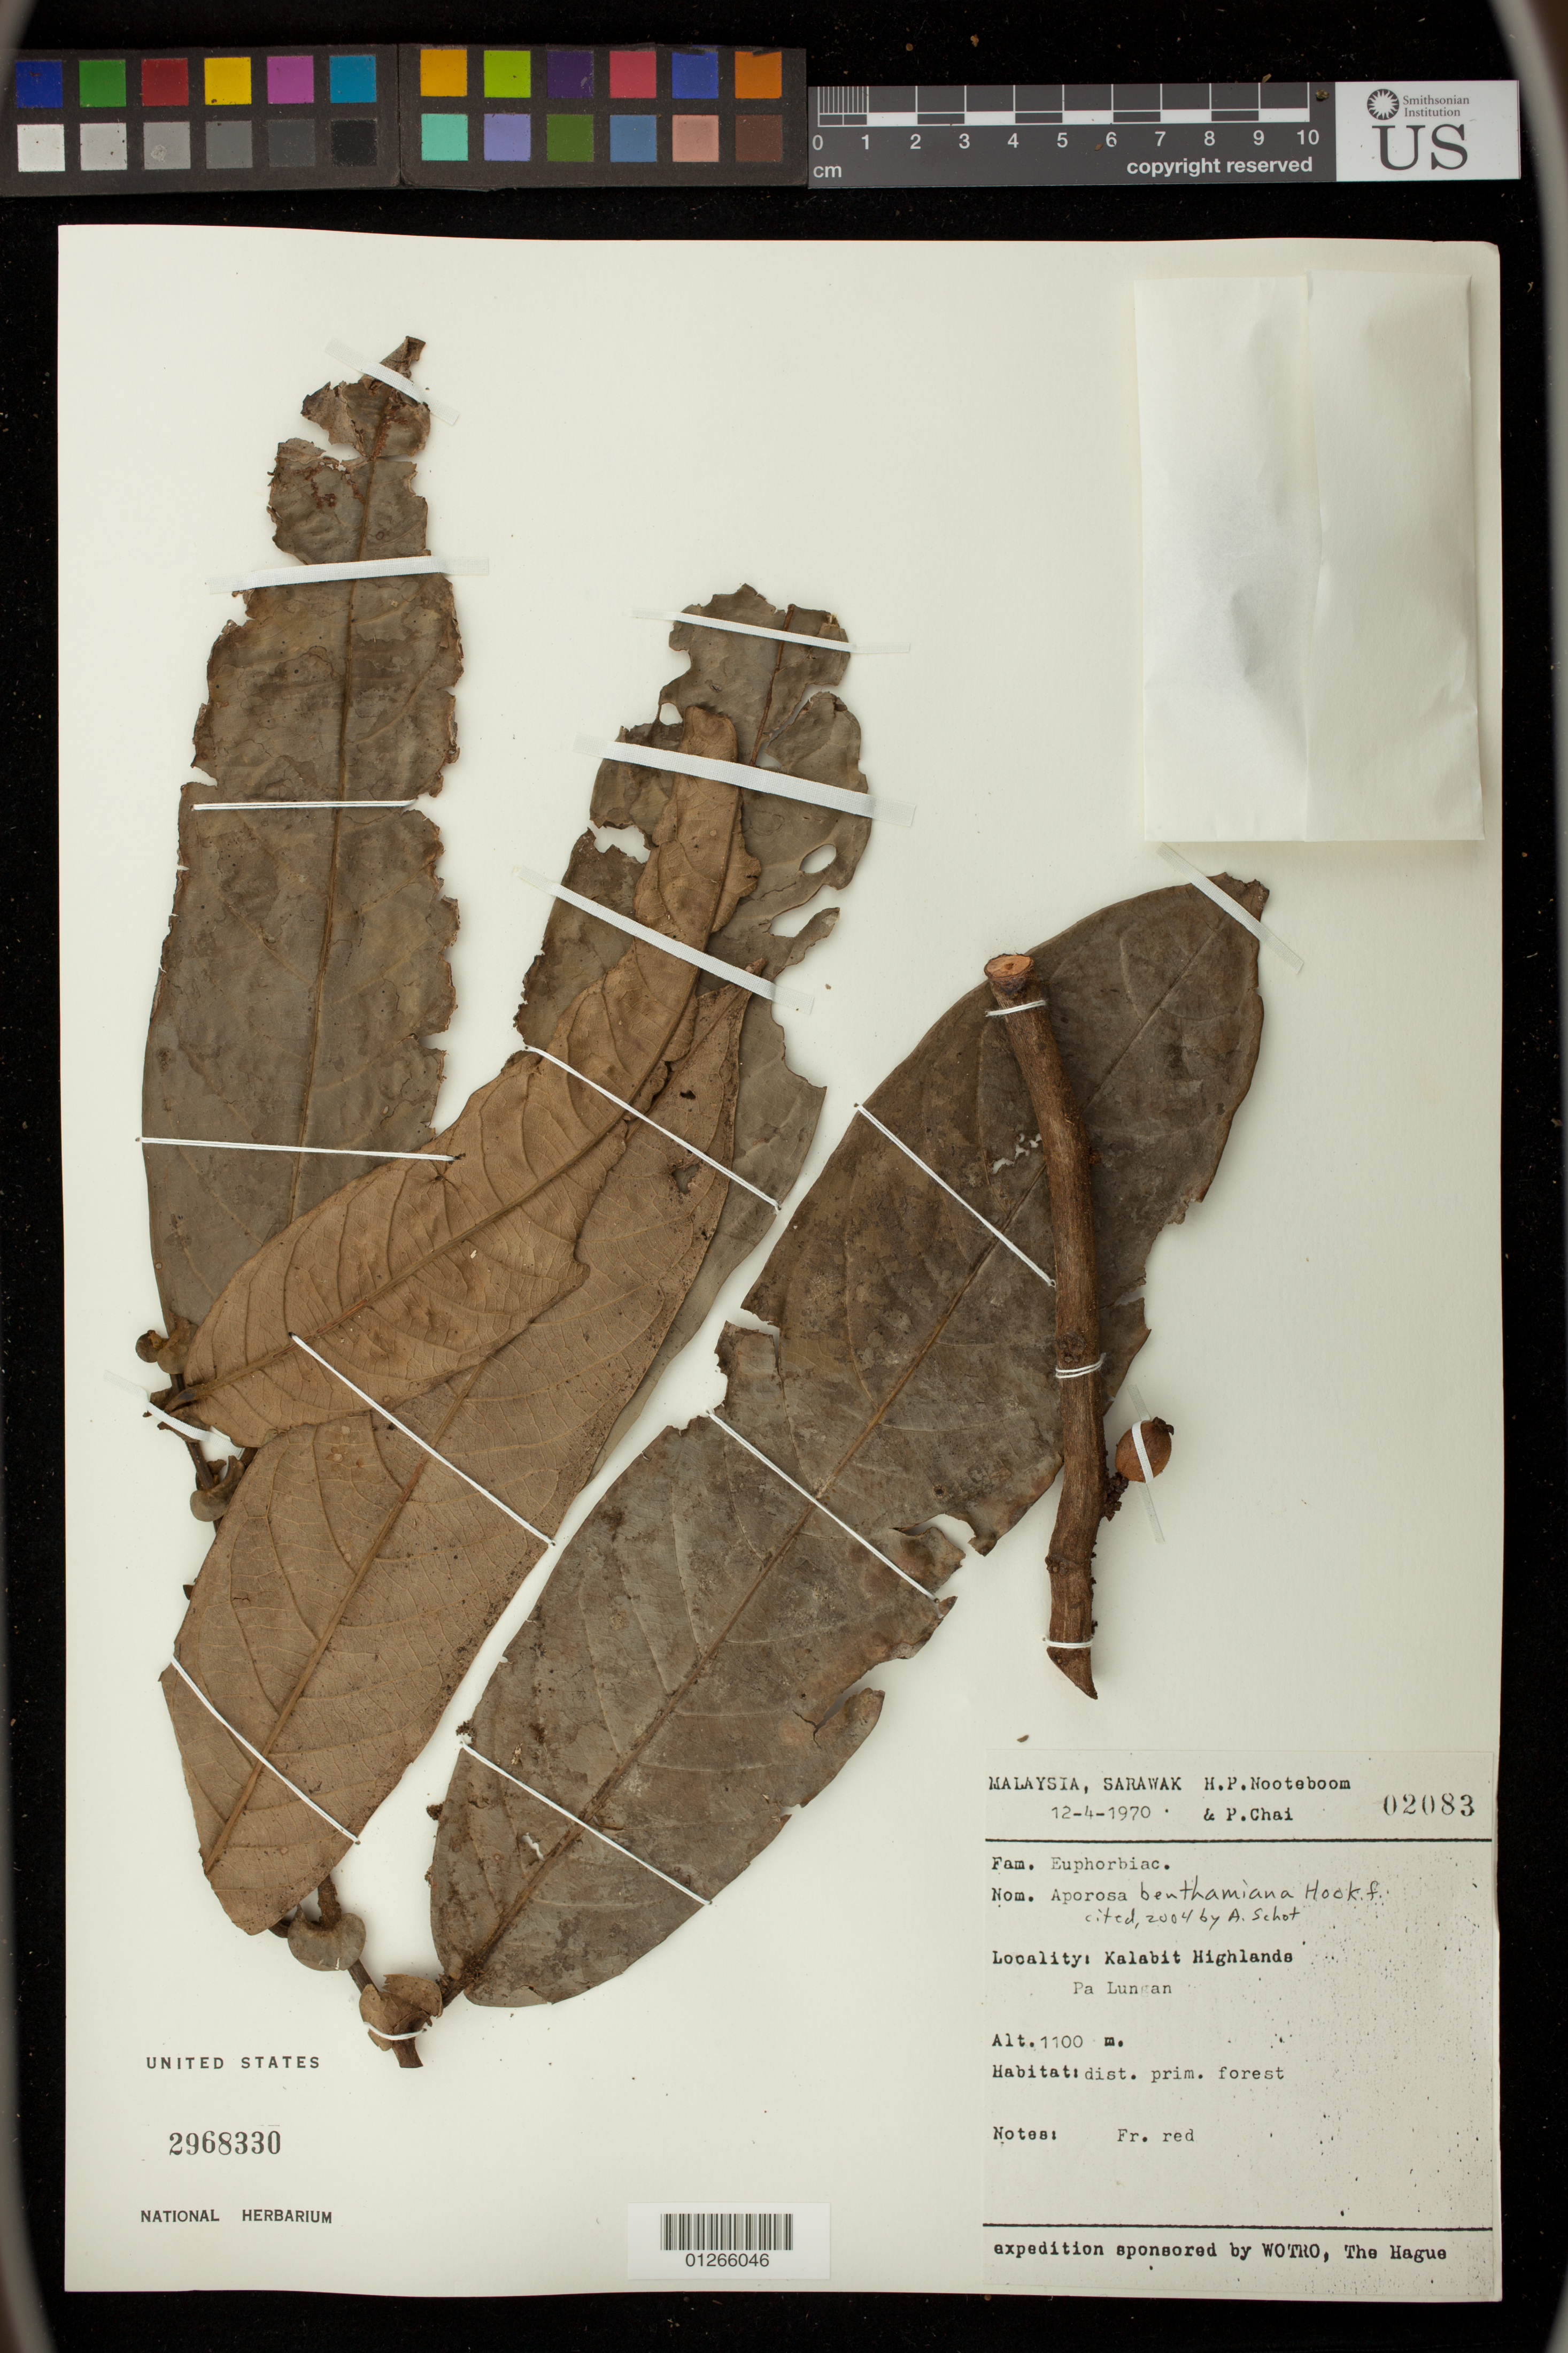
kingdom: Plantae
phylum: Tracheophyta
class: Magnoliopsida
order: Malpighiales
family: Phyllanthaceae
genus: Aporosa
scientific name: Aporosa benthamiana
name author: Hook. f.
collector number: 2083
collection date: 1970-12-04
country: Malaysia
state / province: Sarawak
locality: Kalabit Highlands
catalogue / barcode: US 2968330